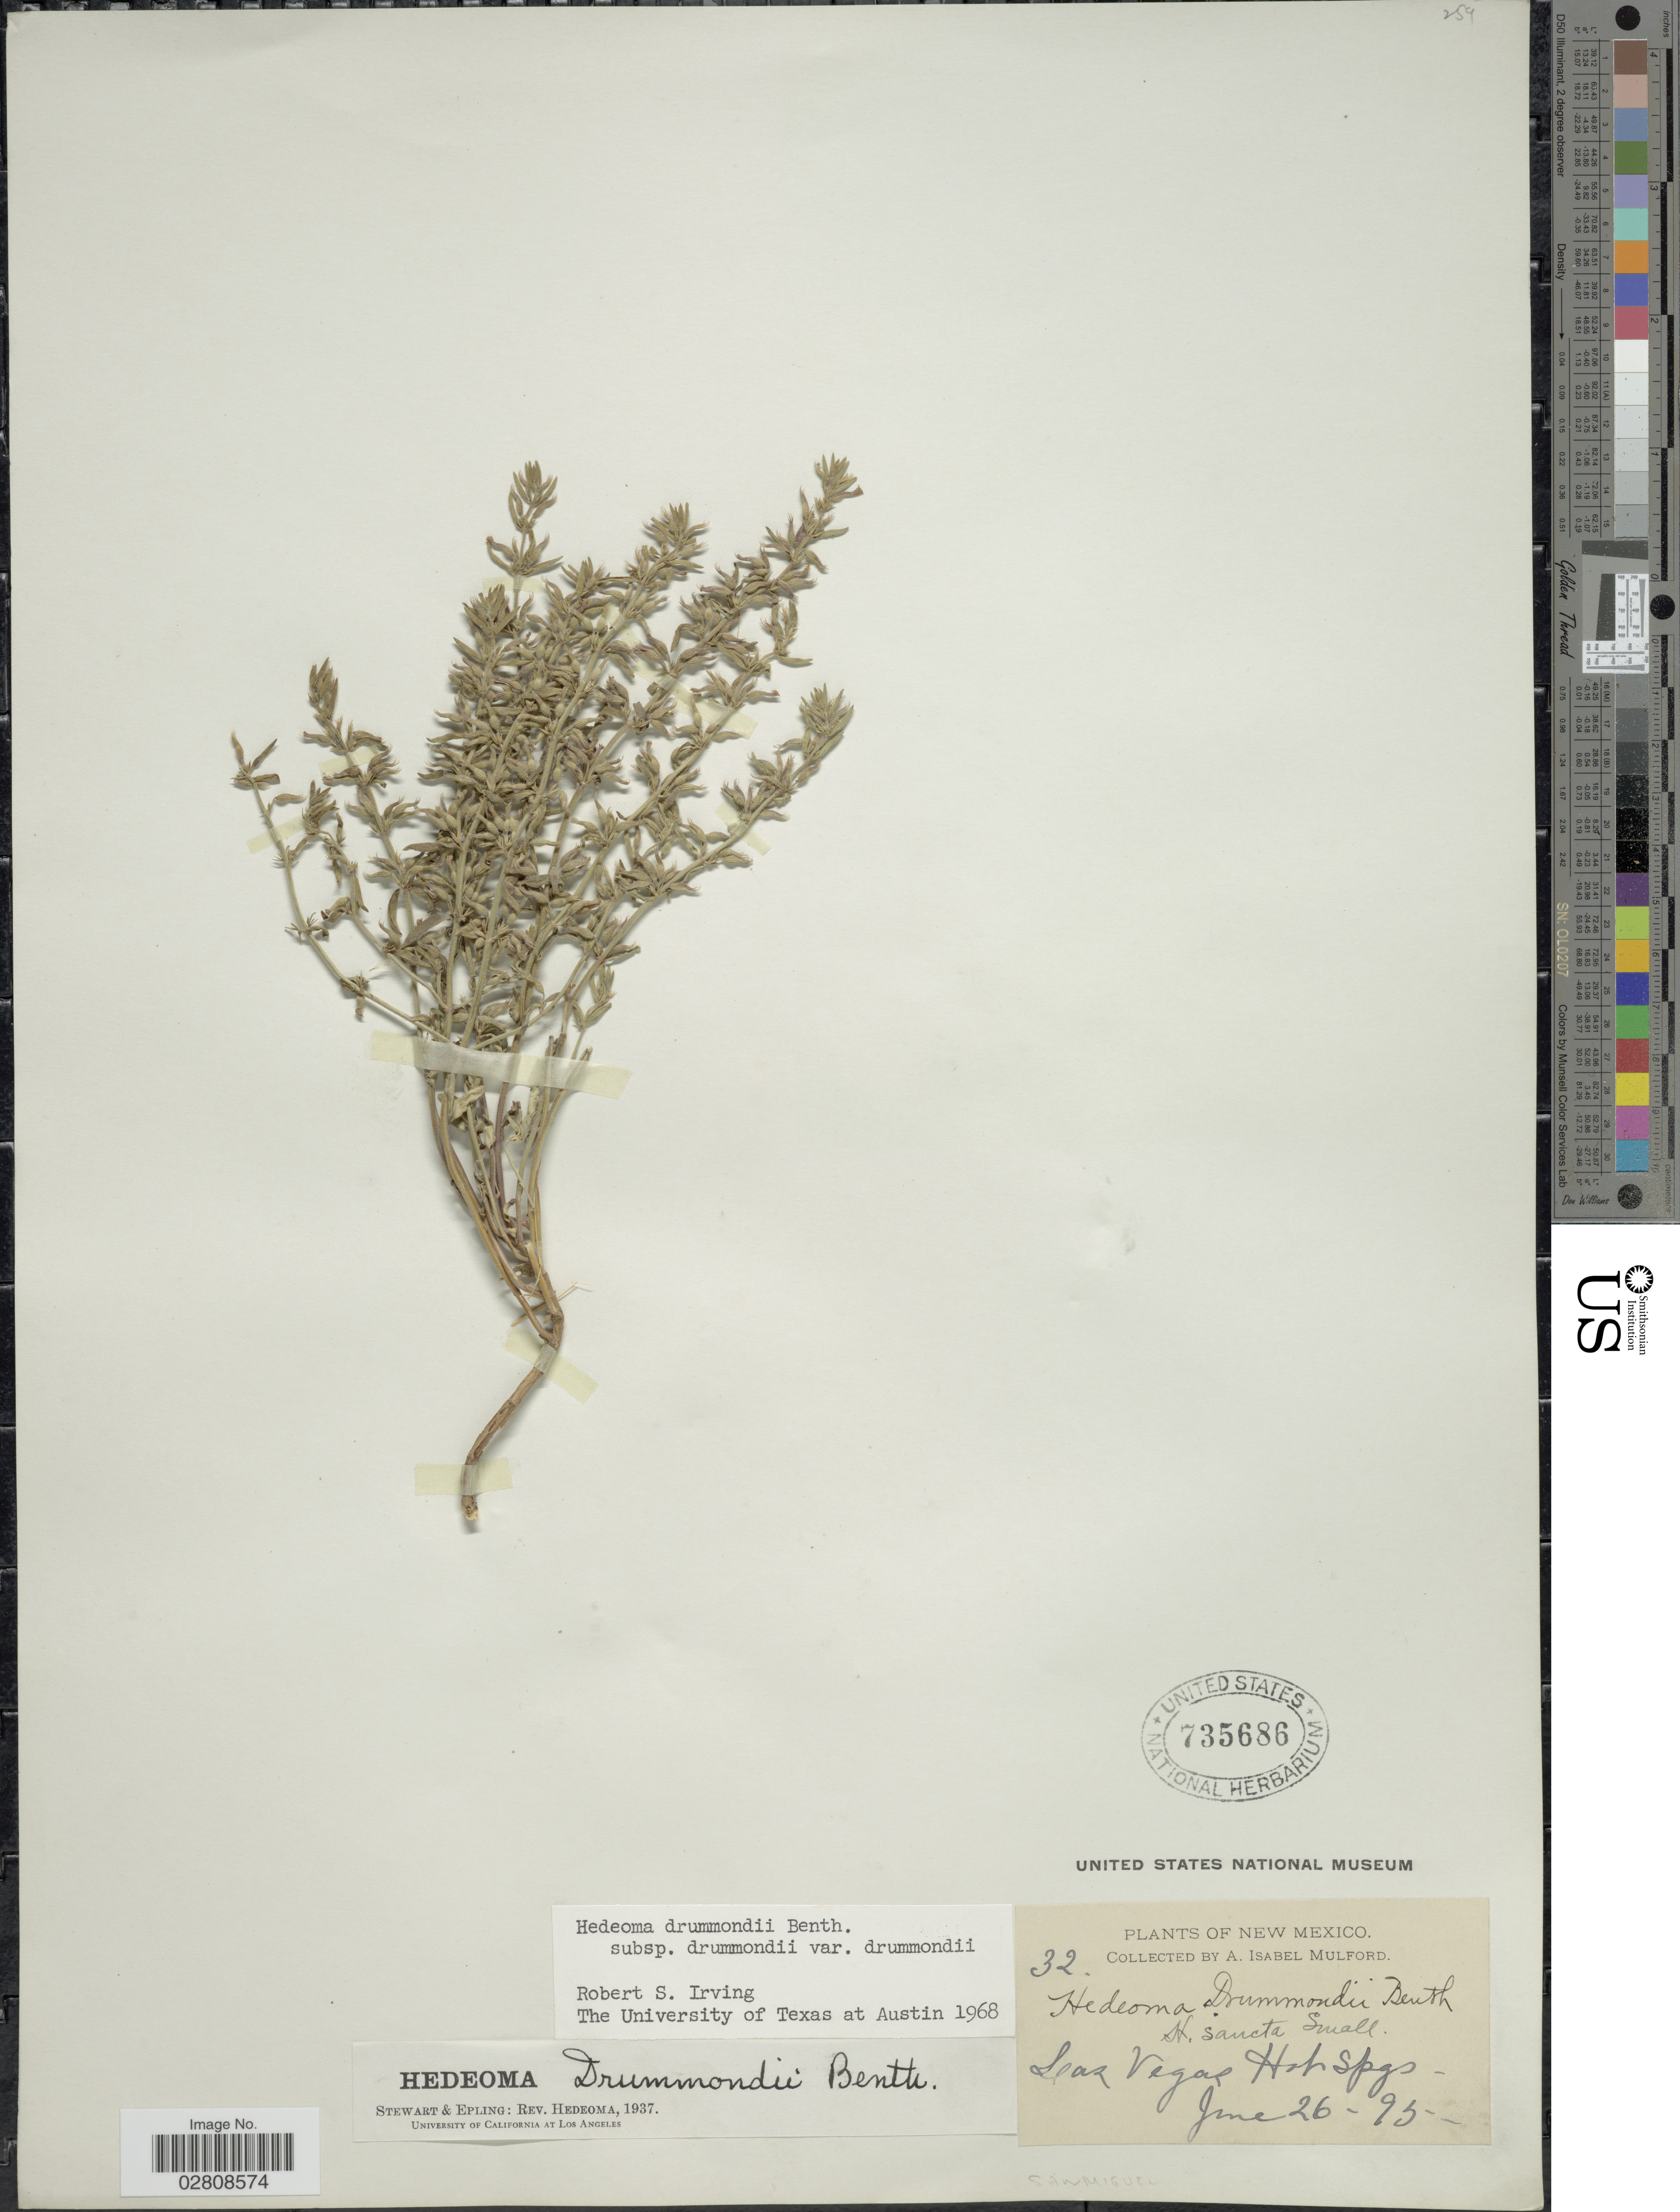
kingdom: Plantae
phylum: Tracheophyta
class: Magnoliopsida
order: Lamiales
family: Lamiaceae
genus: Hedeoma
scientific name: Hedeoma drummondii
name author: Benth.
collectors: A. Mulford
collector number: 32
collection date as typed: Transcribed d/m/y: 26/6/95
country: United States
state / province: New Mexico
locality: Las Vegas Hot Spgs.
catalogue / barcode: US 735686